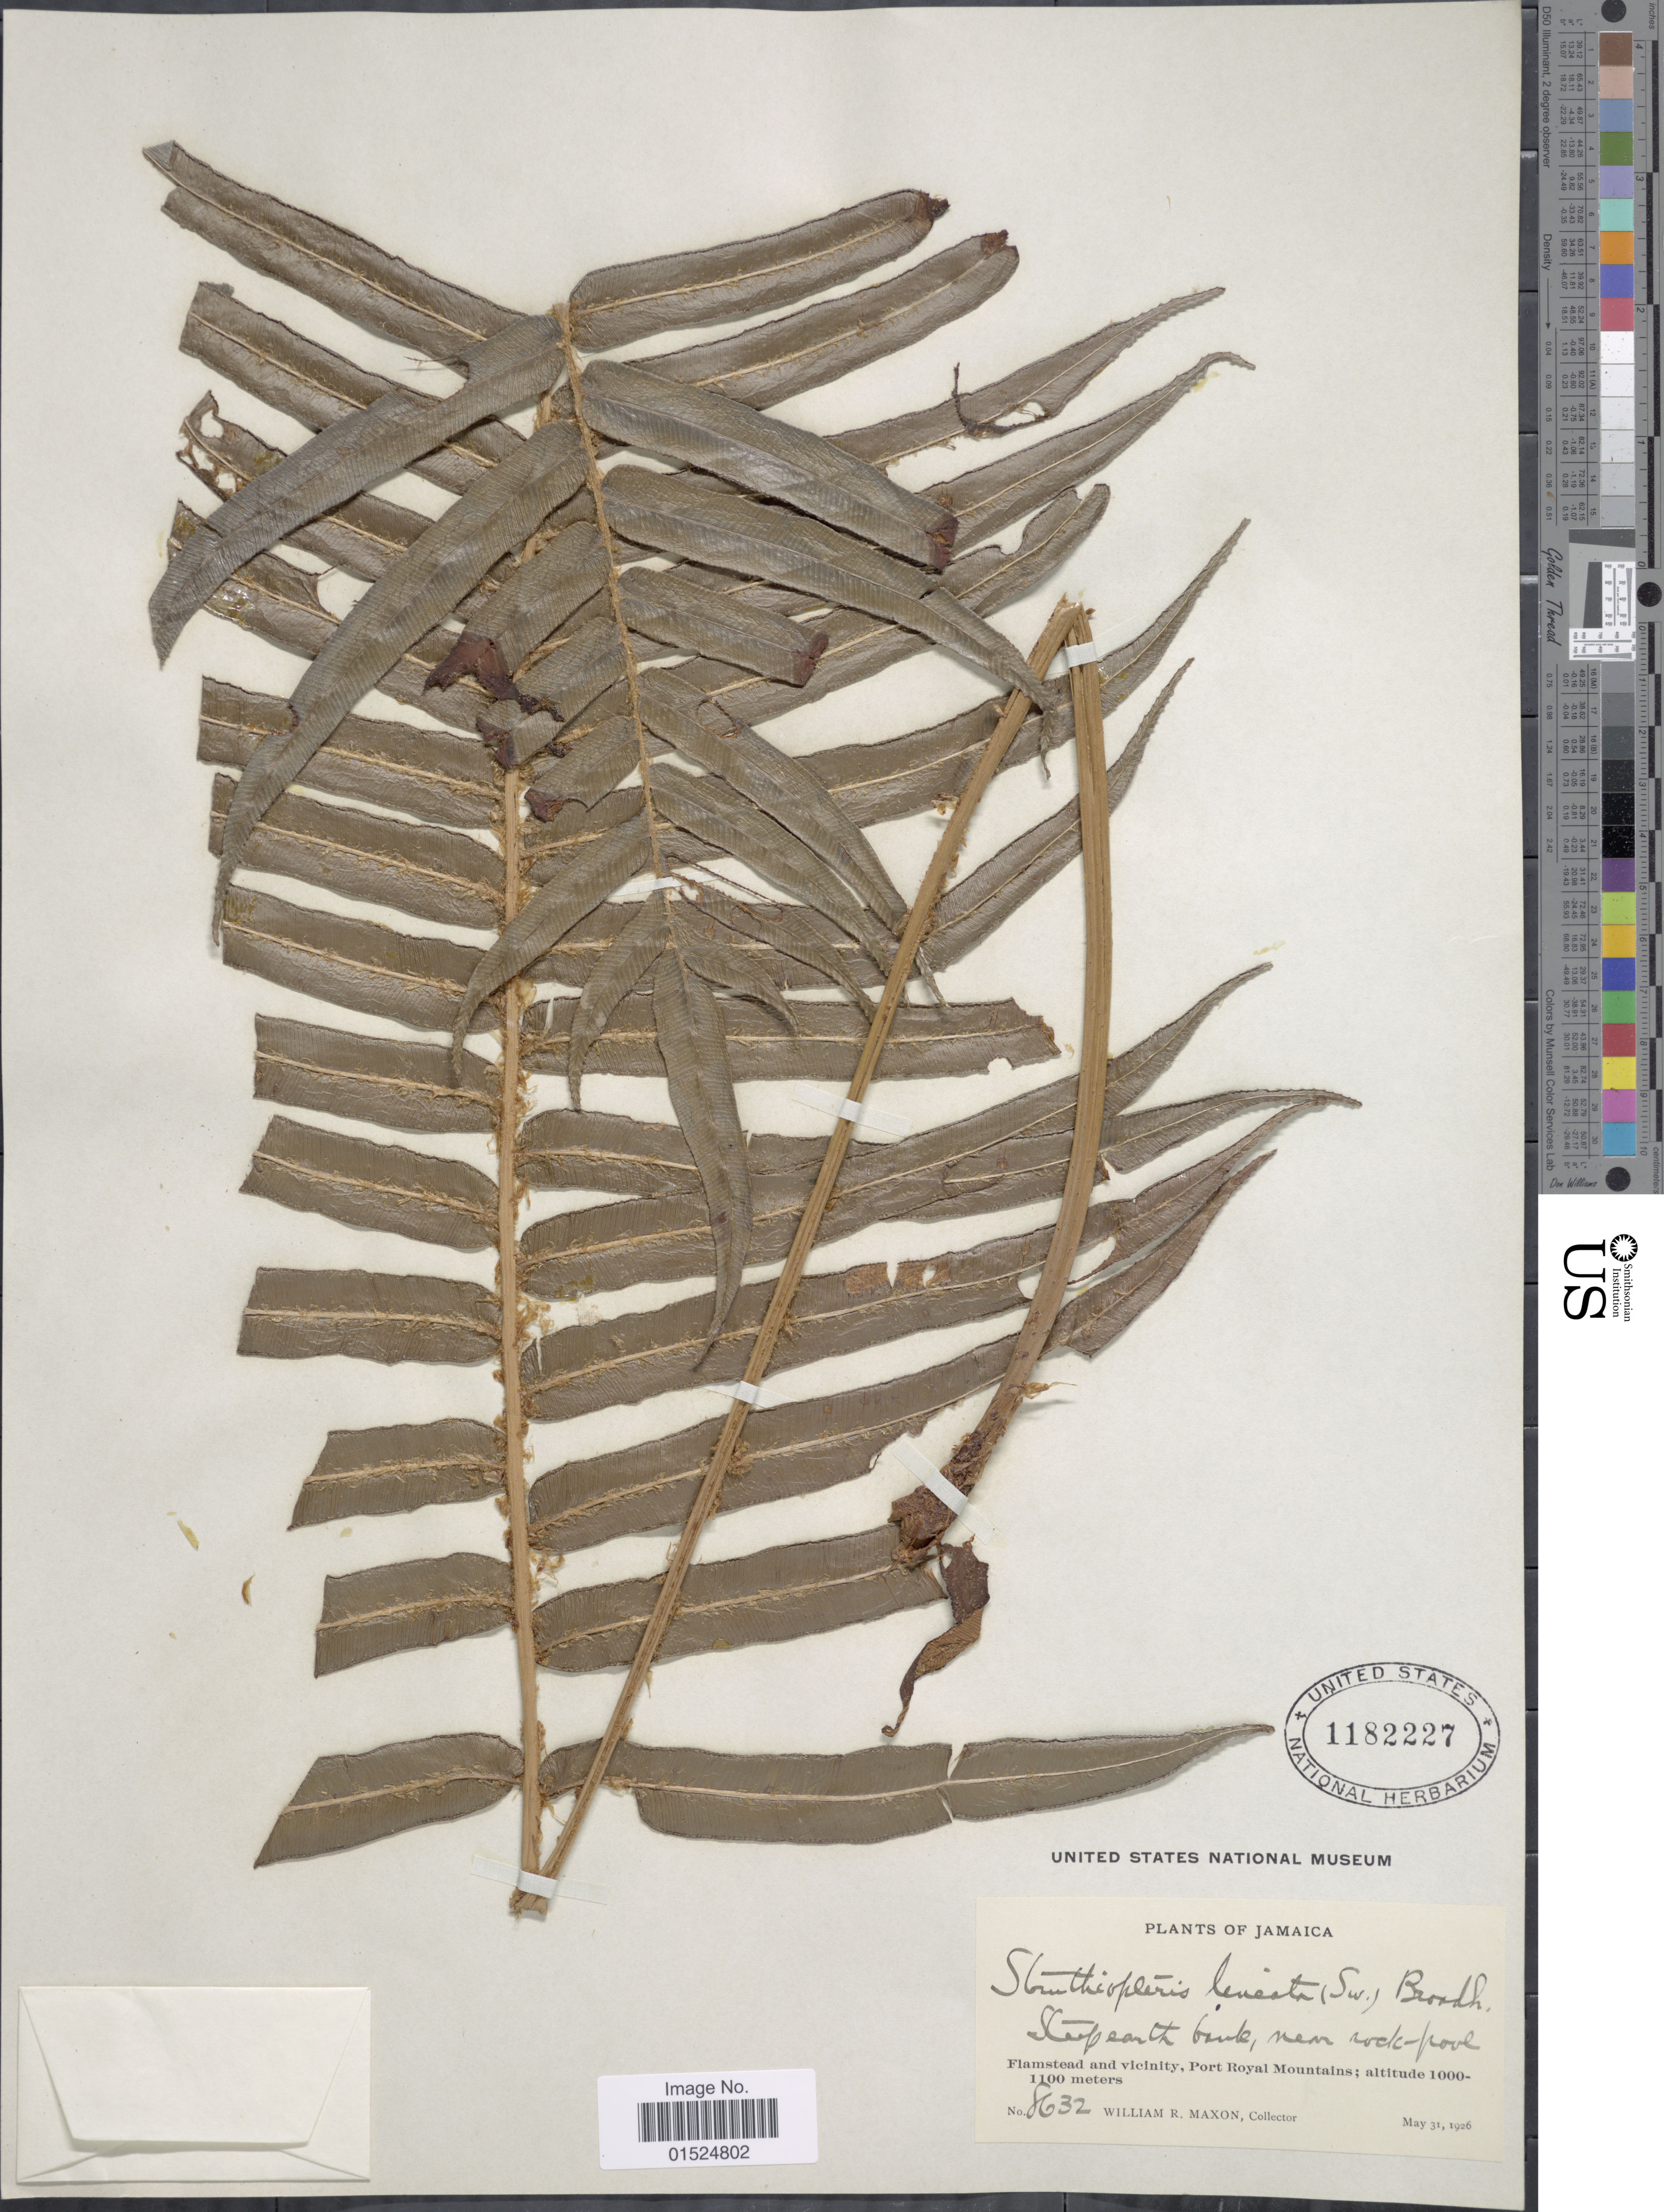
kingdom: Plantae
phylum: Tracheophyta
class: Polypodiopsida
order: Polypodiales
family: Blechnaceae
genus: Blechnum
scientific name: Blechnum lineatum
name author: (Sw.) C. Chr.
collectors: W. R. Maxon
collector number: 8632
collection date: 1926-05-31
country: Jamaica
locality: Flamstead and vicinity, Port Royal Mountains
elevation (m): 1000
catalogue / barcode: US 1182227